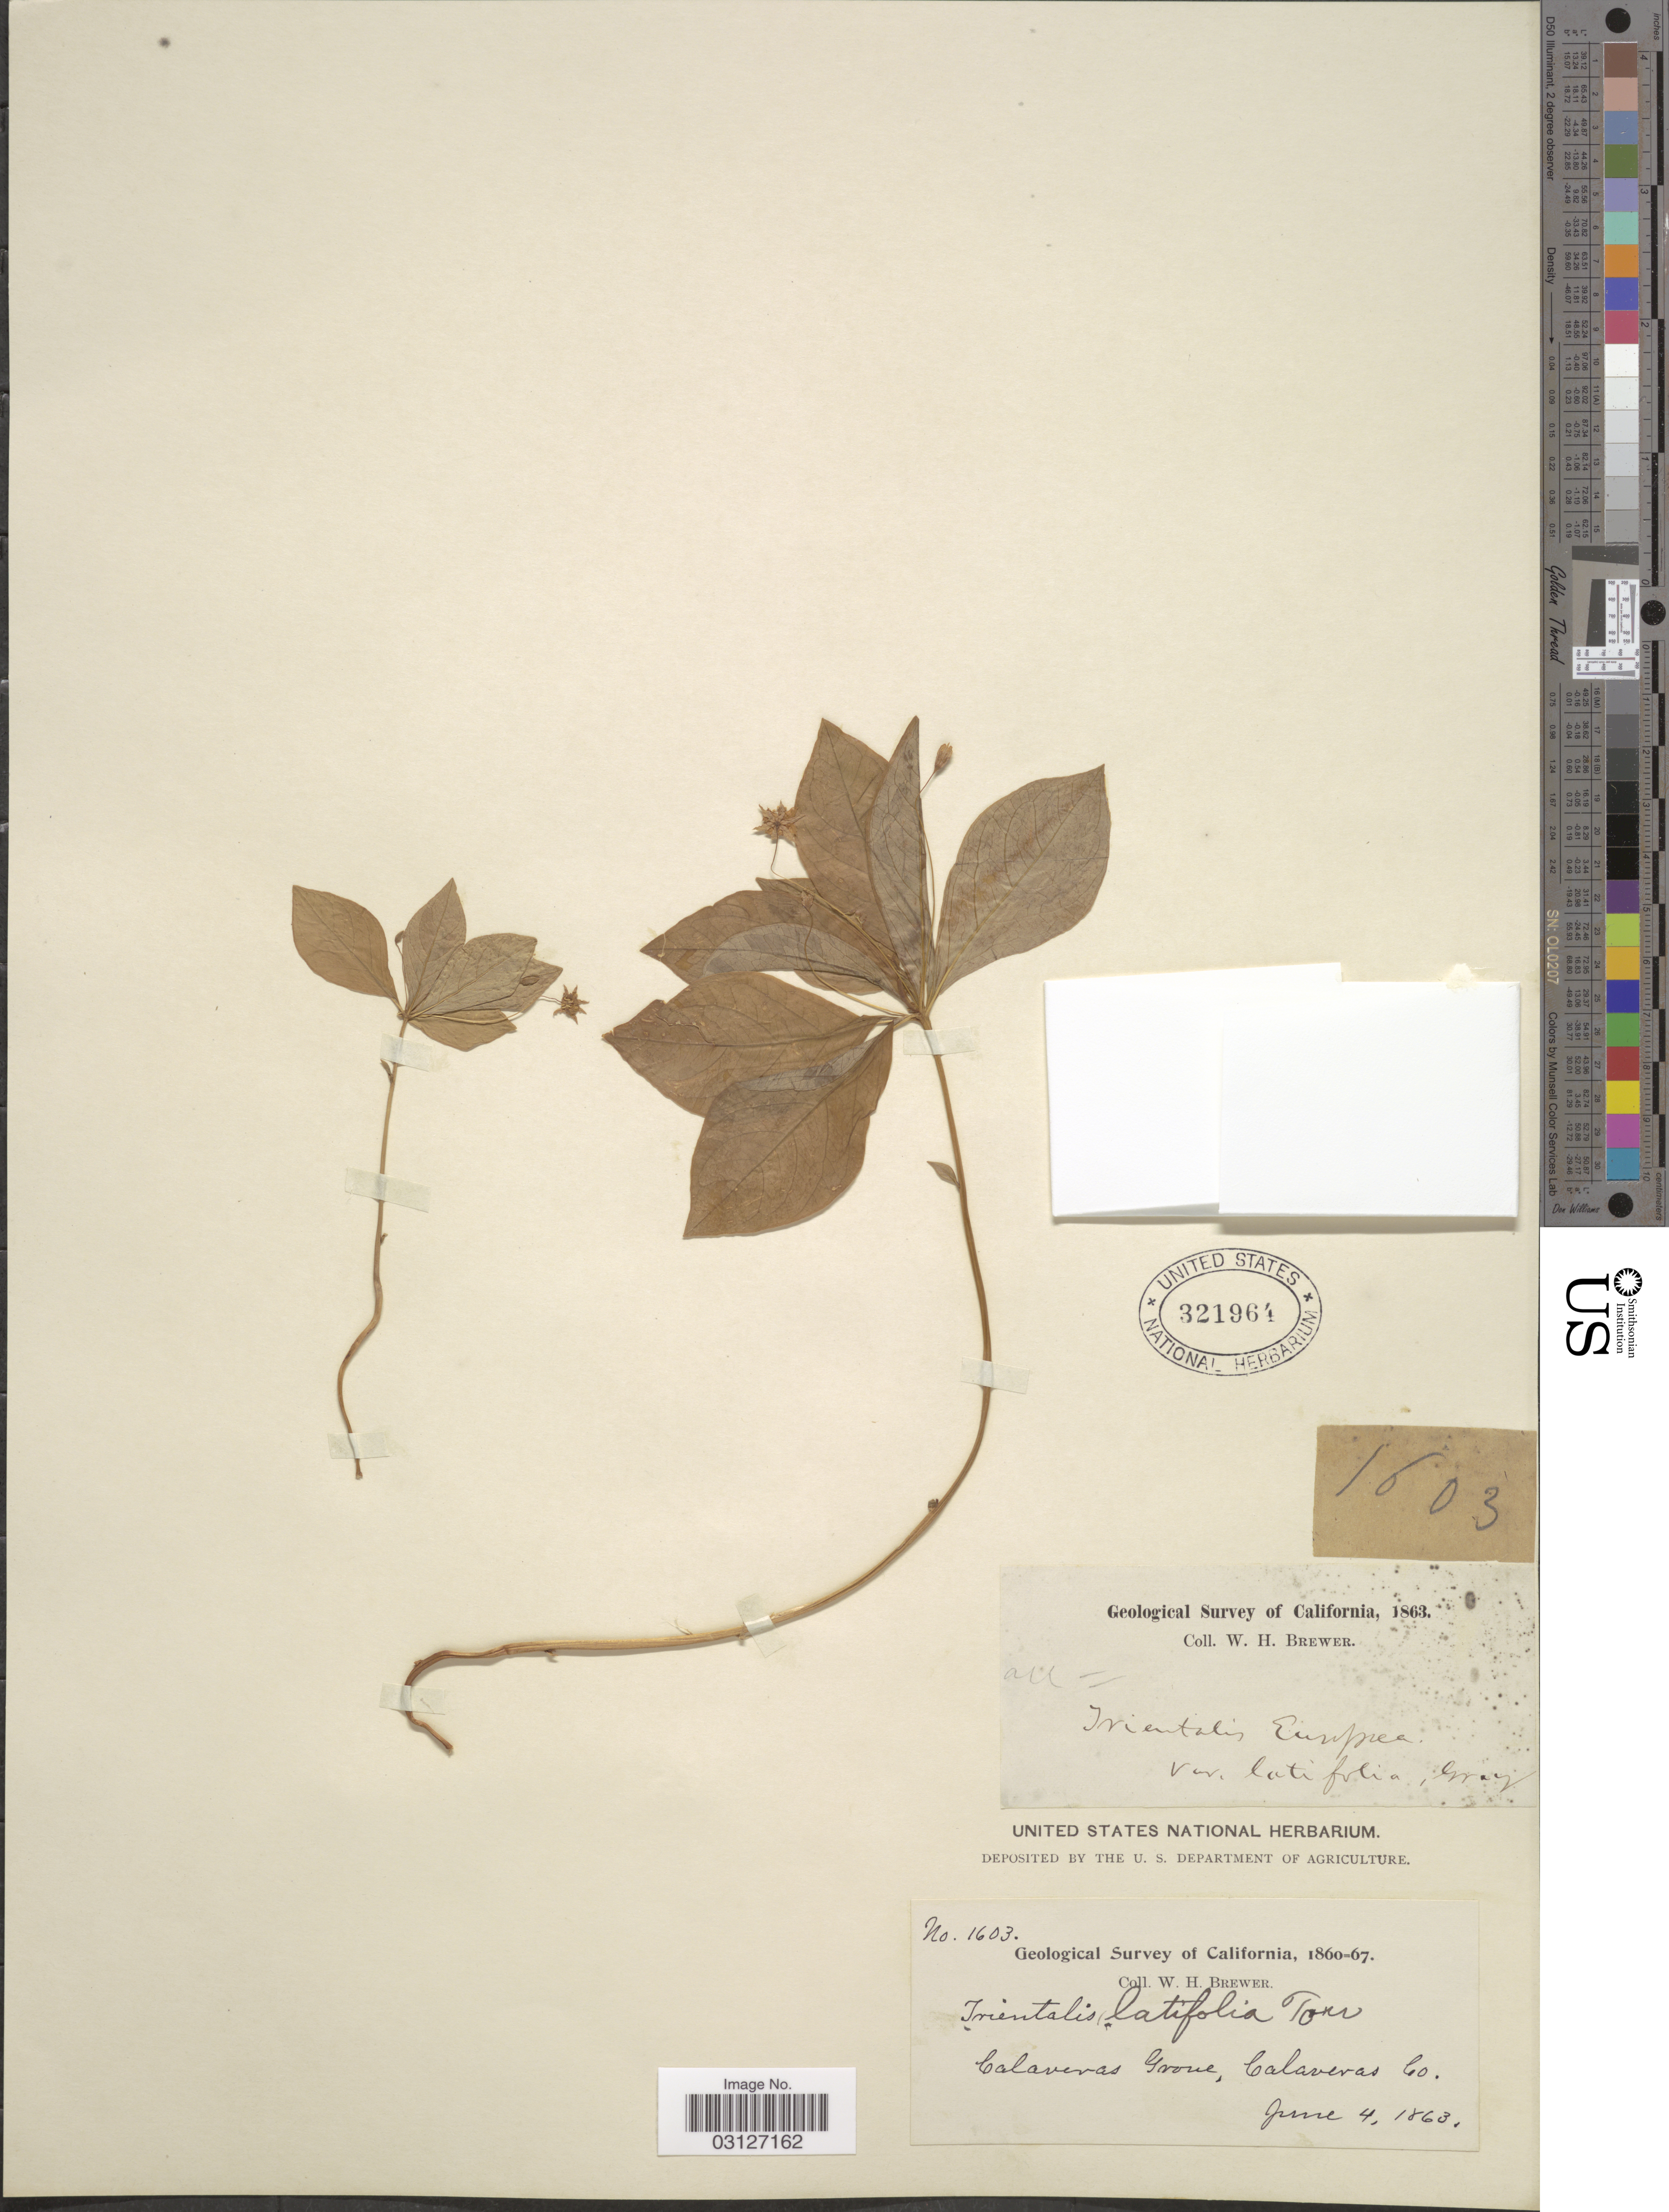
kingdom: Plantae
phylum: Tracheophyta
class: Magnoliopsida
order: Ericales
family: Primulaceae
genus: Trientalis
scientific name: Trientalis latifolia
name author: Hook.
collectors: W. H. Brewer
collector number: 1603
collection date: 1863-06-04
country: United States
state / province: California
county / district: Calaveras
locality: Calaveras Grove, Calaveras Co.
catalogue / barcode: US 321964